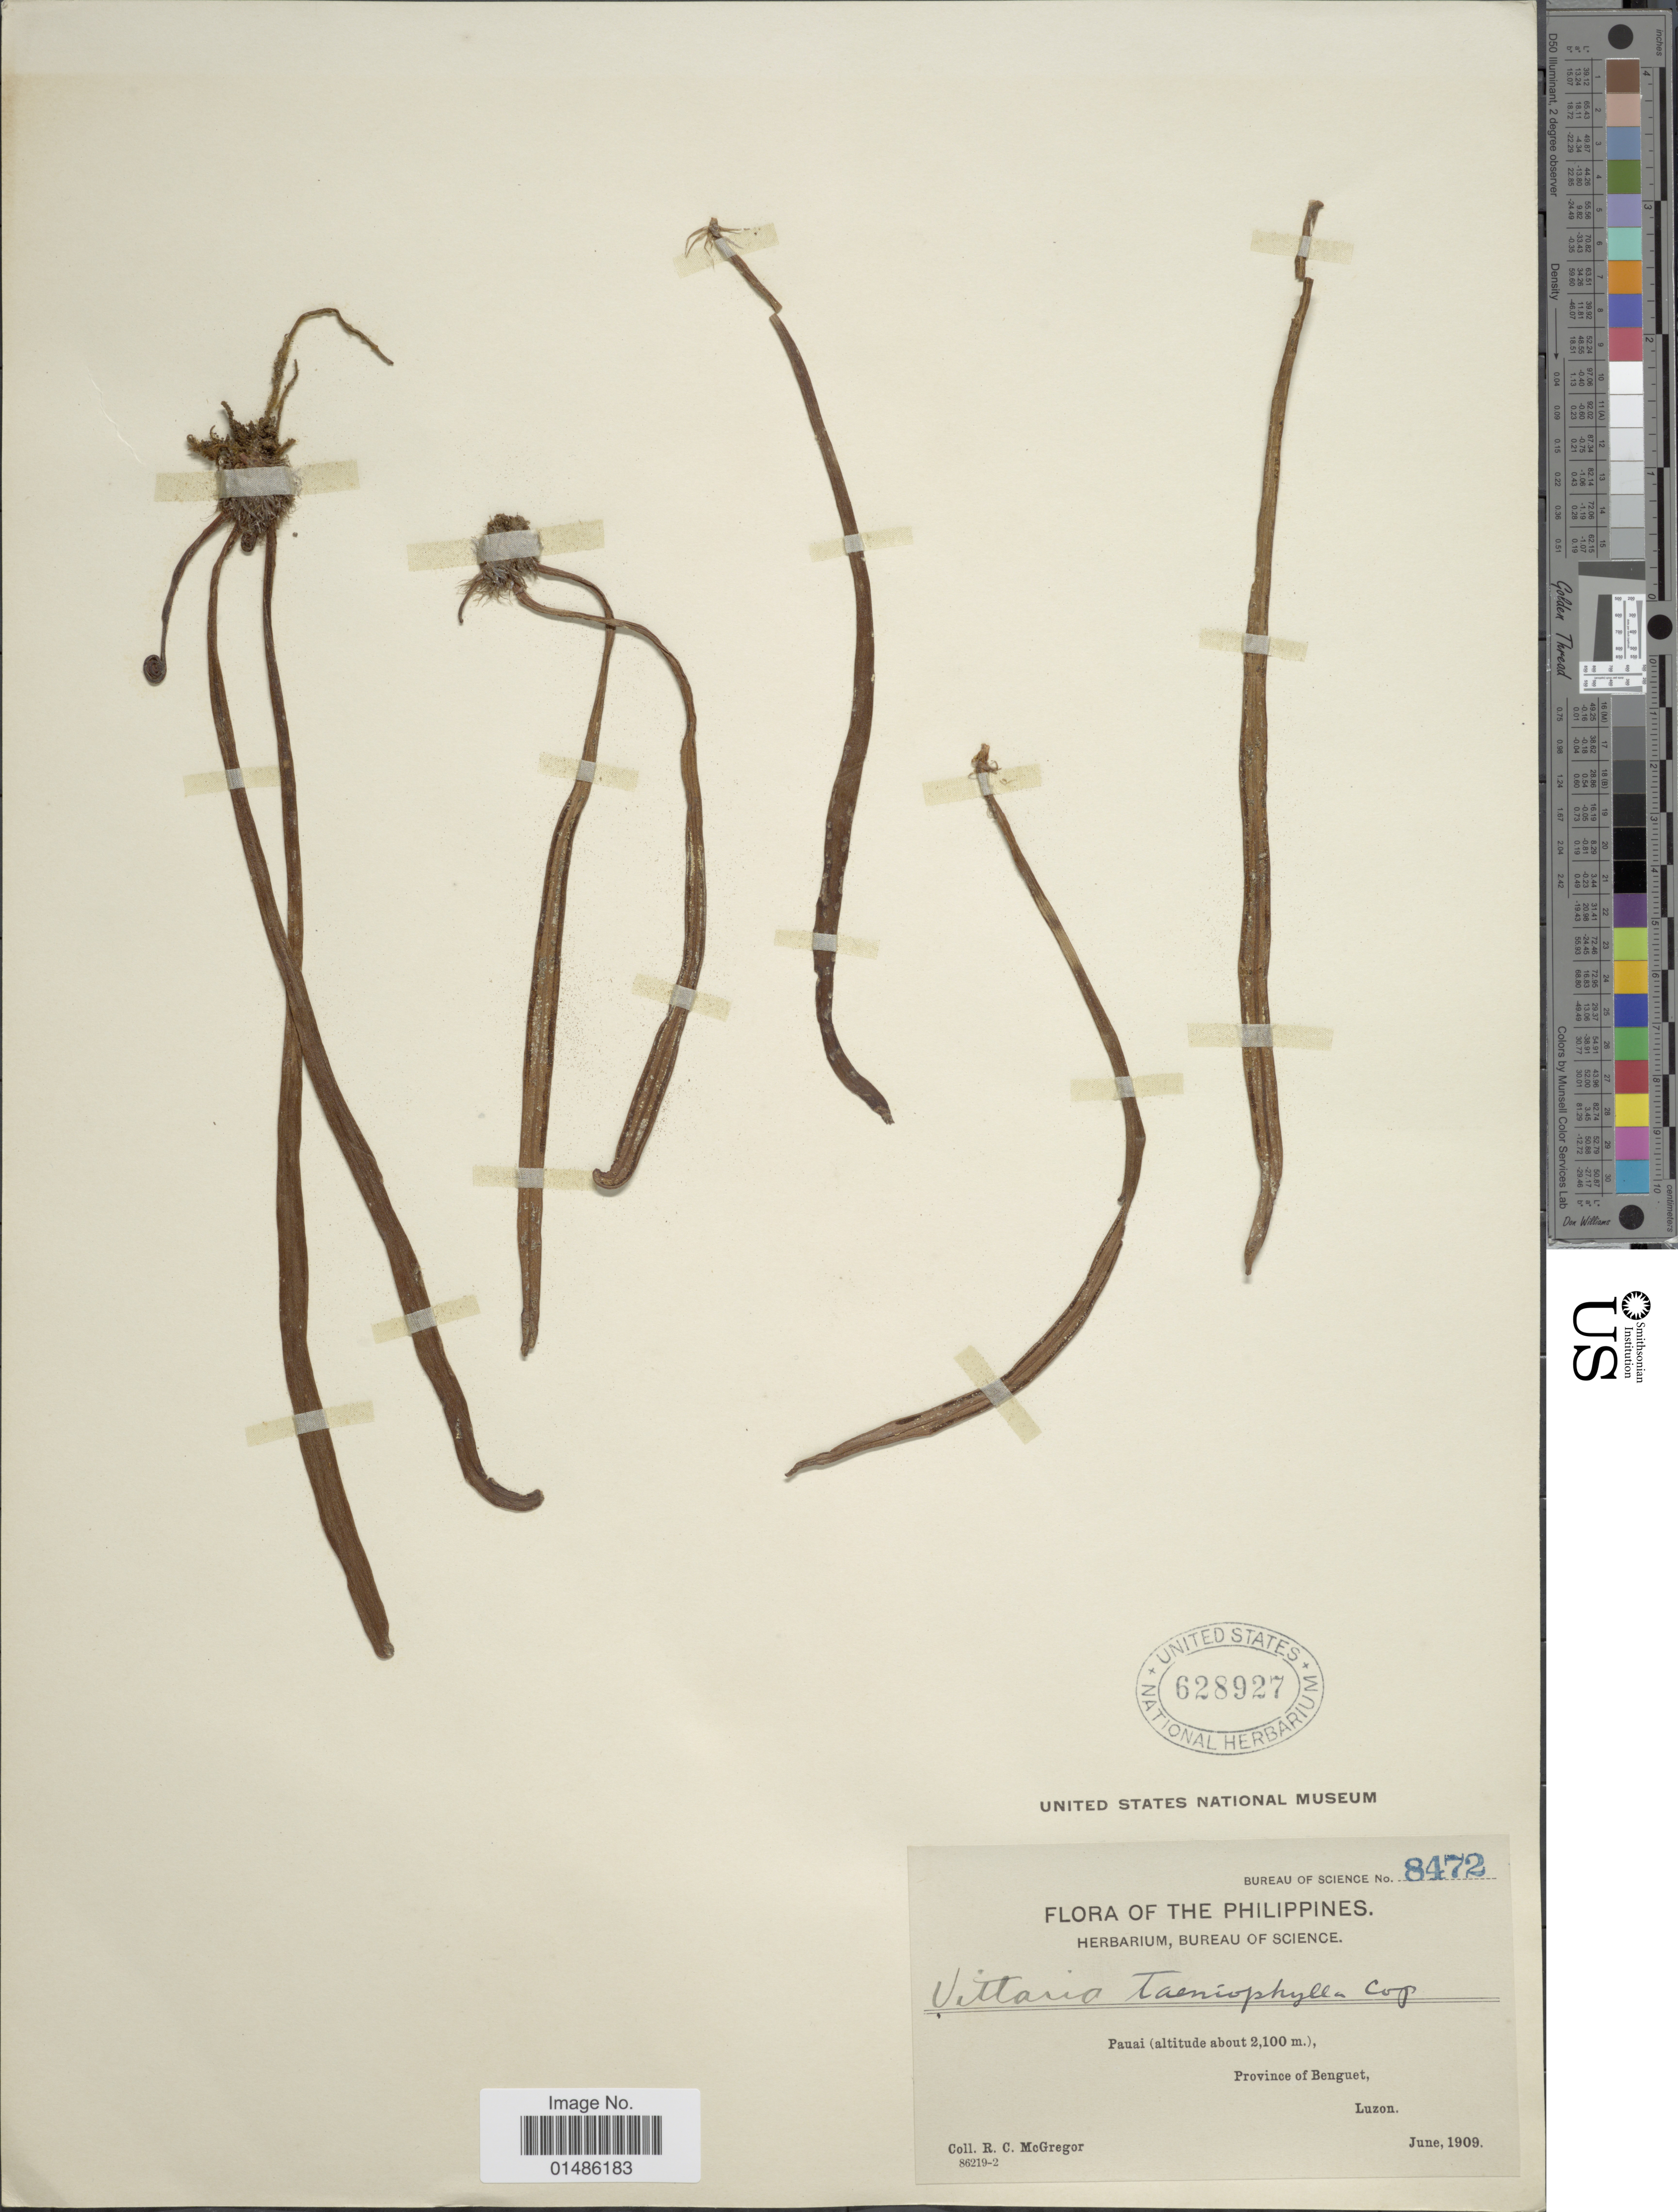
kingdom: Plantae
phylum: Tracheophyta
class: Polypodiopsida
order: Polypodiales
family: Pteridaceae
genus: Haplopteris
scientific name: Haplopteris taeniophylla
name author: (Copel.) E.H. Crane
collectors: R. C. McGregor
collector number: Bureau of Science 8472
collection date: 1909-06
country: Philippines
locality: Pauai, Province of Benguet, Luzon.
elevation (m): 2100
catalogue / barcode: US 628927